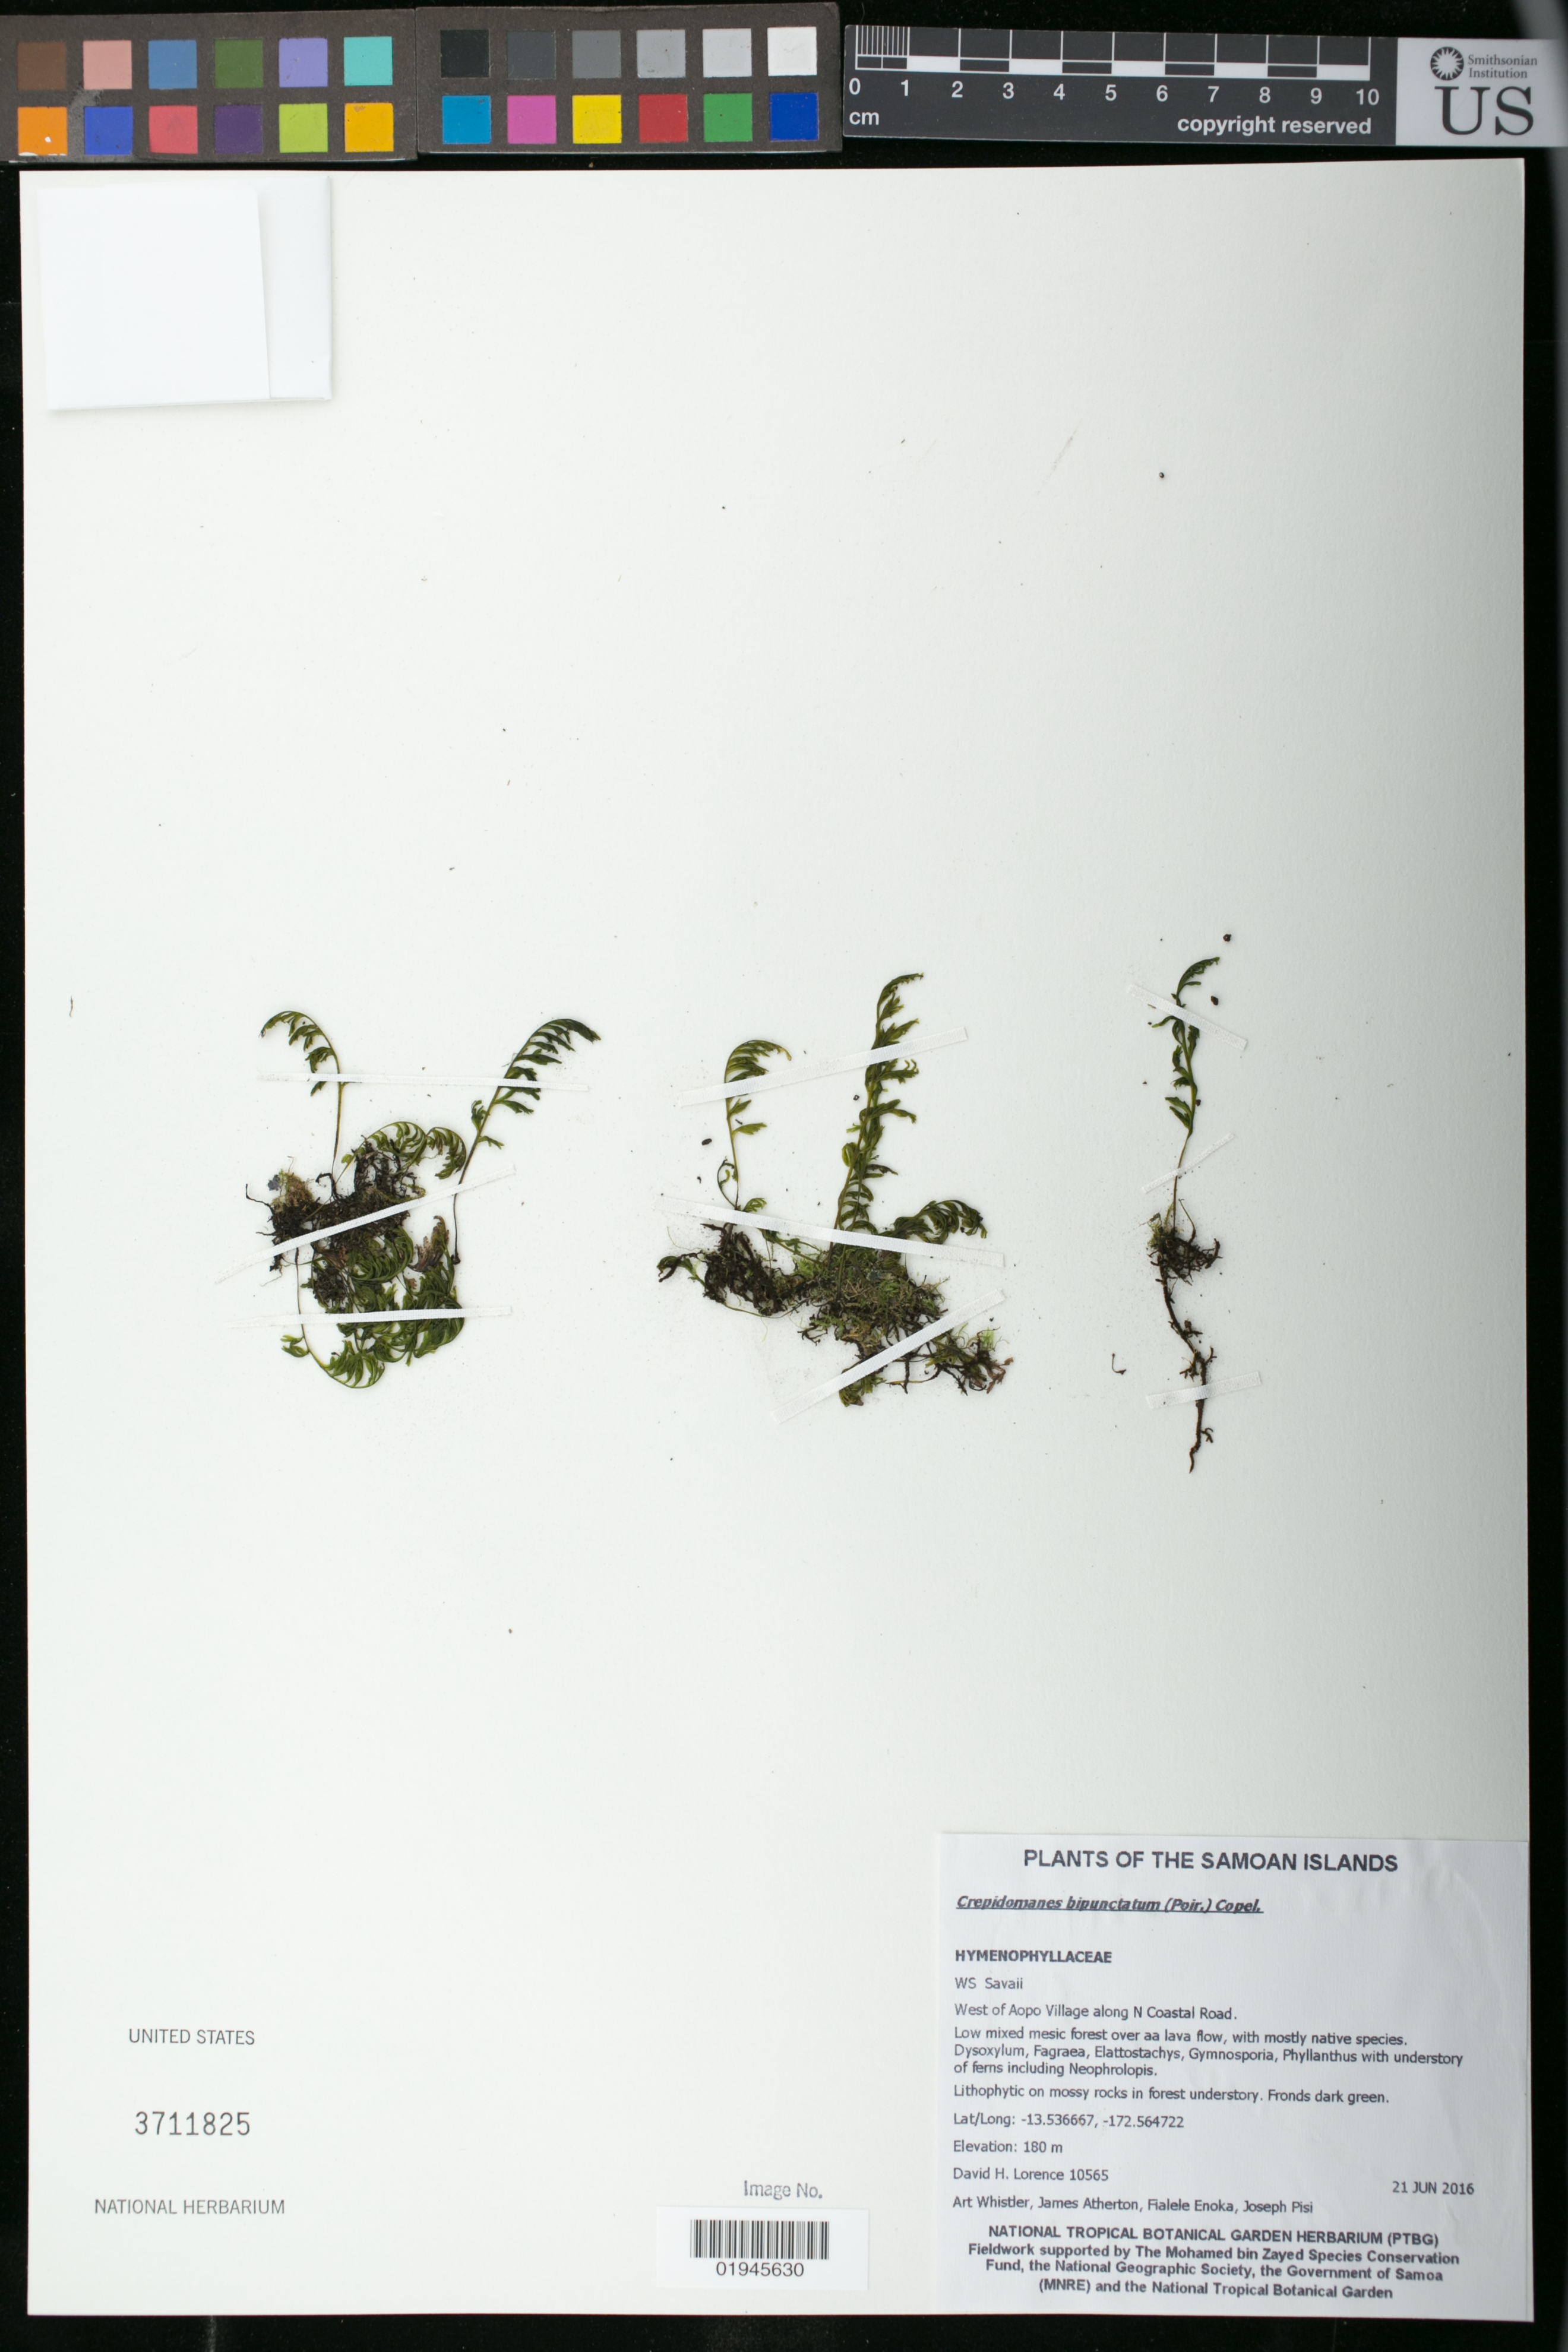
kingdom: Plantae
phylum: Tracheophyta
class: Polypodiopsida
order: Hymenophyllales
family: Hymenophyllaceae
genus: Crepidomanes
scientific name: Crepidomanes bipunctatum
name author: (Poir.) Copel.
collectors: D. Lorence, A. Whistler, J. Atherton, F. Enoka & J. Pisi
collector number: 10565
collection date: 2016-06-21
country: Samoa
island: Savai'i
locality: West of Aopo Village along N Coastal Road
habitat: Low mixed mesic forest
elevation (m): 180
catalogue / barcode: US 3711825